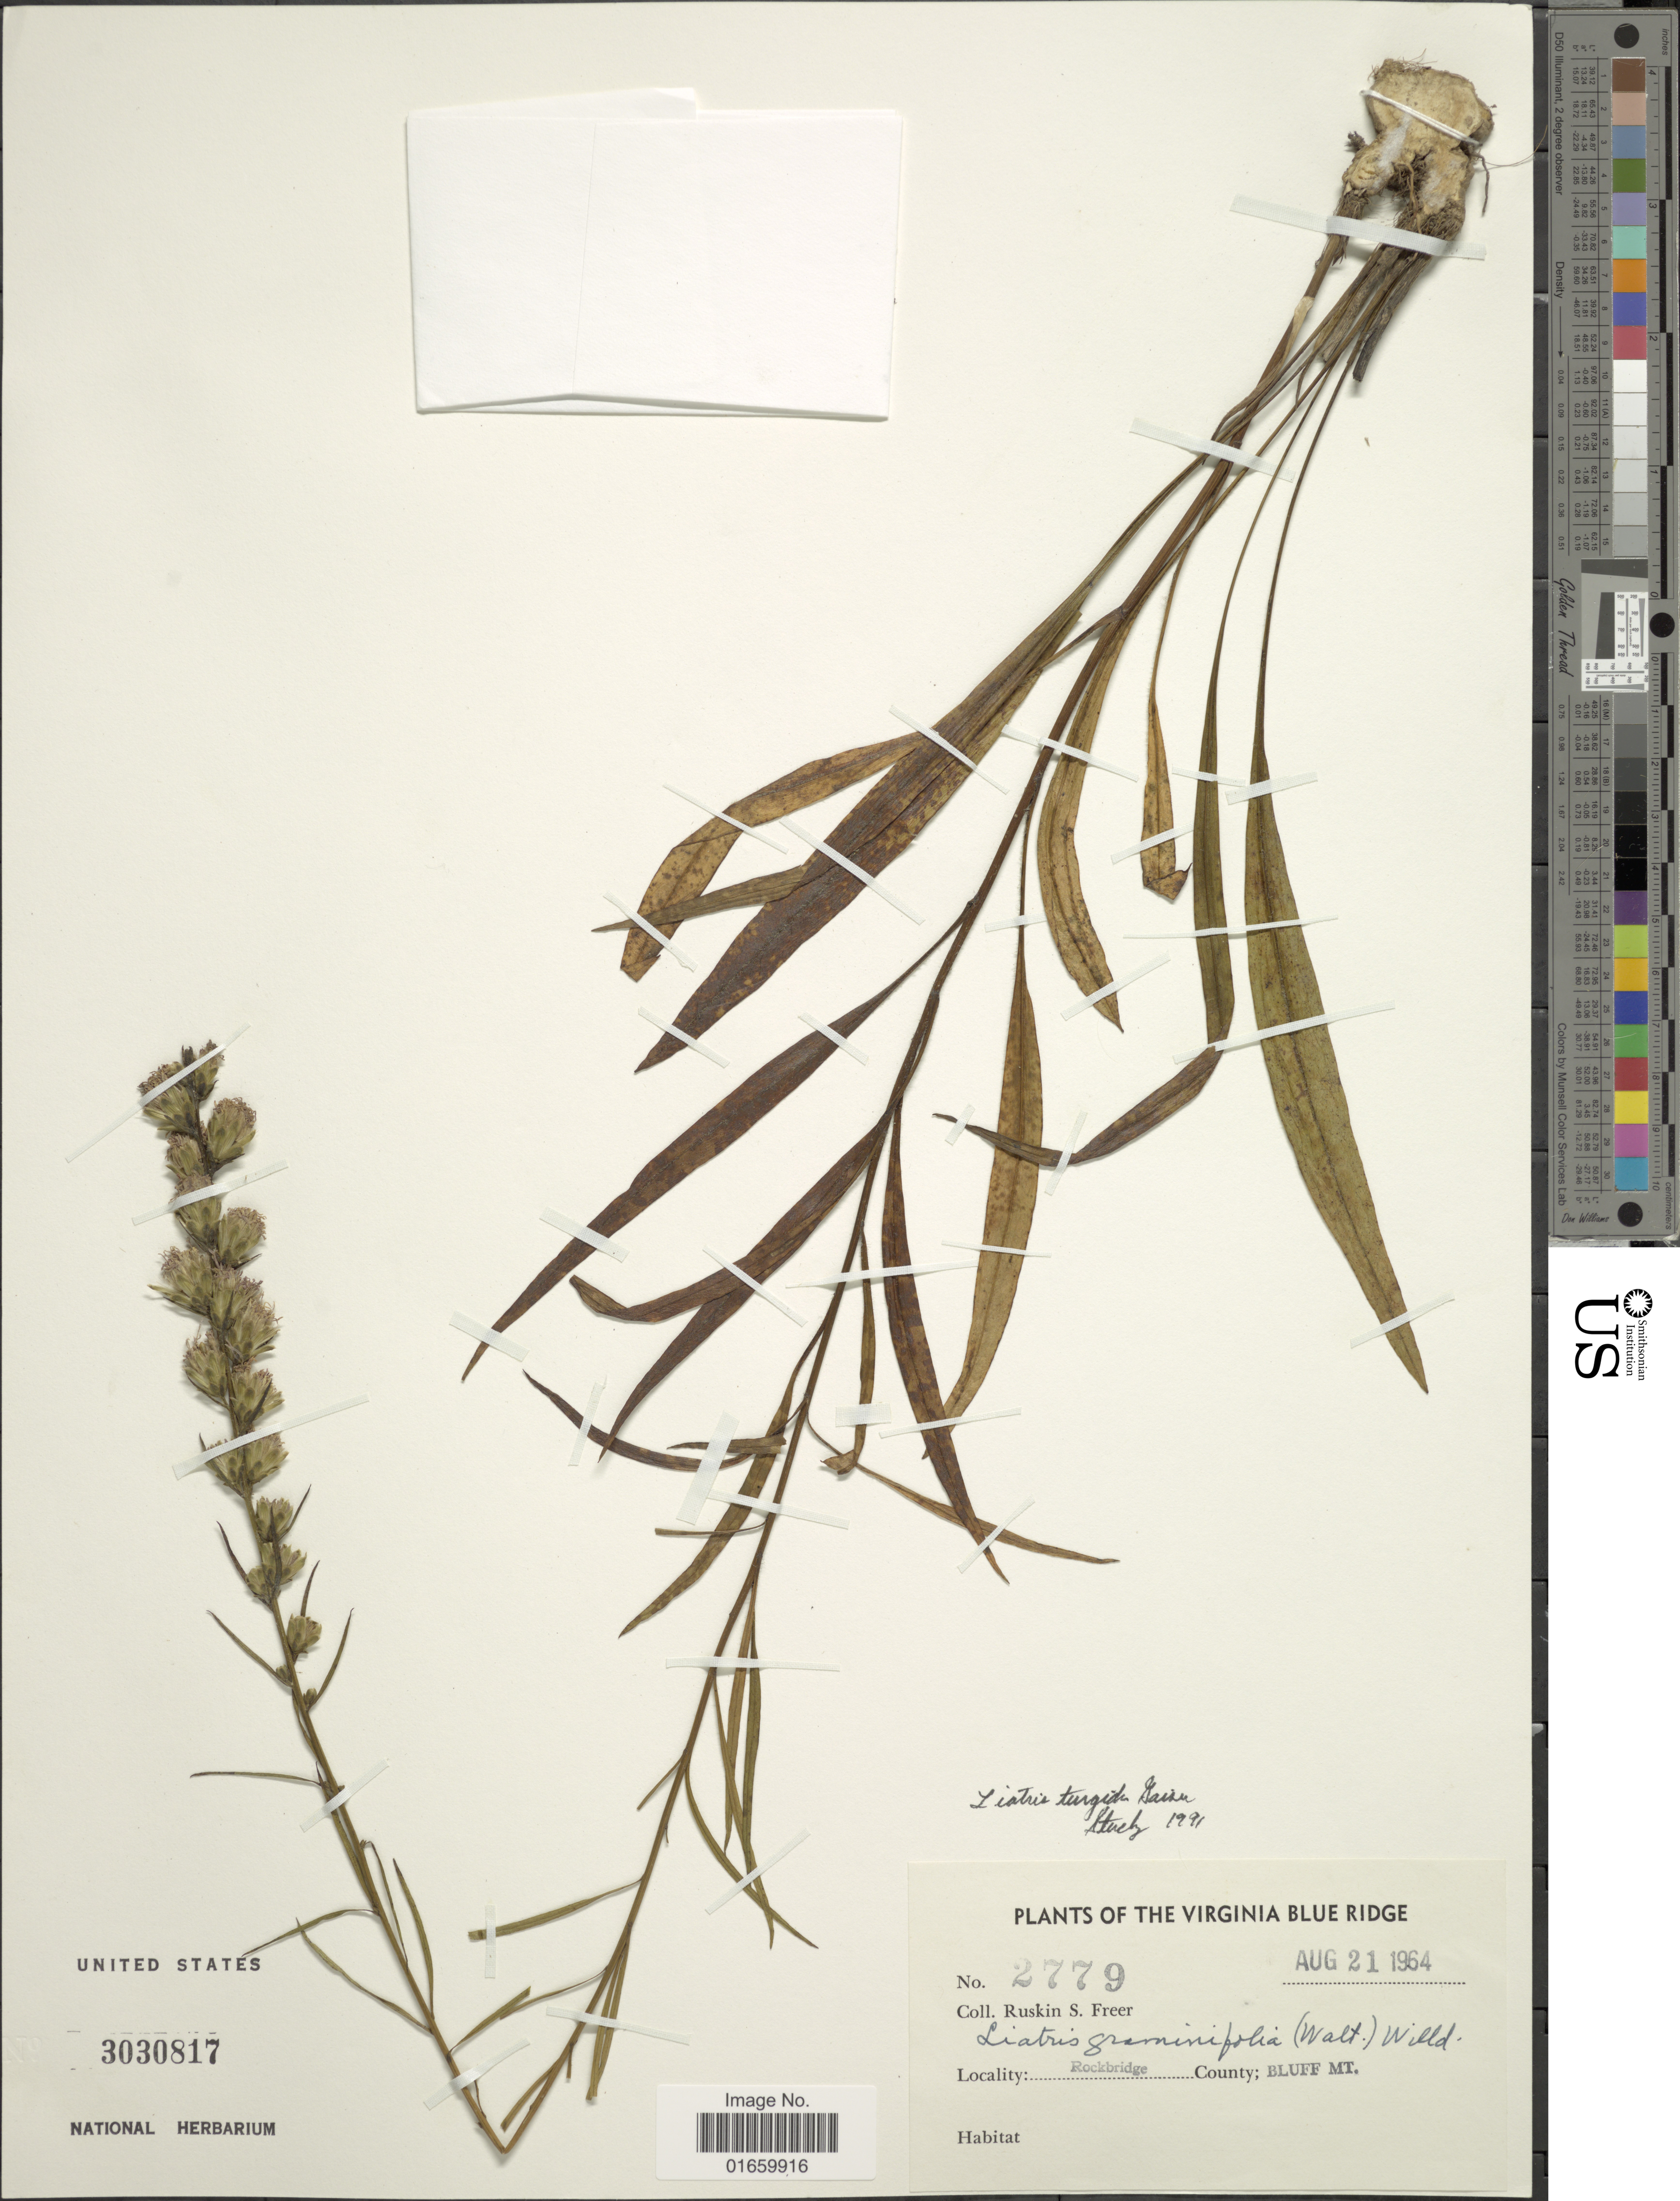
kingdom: Plantae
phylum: Tracheophyta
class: Magnoliopsida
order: Asterales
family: Asteraceae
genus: Liatris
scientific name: Liatris turgida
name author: Gaiser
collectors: R. Freer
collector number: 2779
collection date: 1964-08-21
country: United States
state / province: Virginia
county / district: Rockbridge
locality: Virginia Blue Ridge, Rockbridge County; Bluff MT.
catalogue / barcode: US 3030817